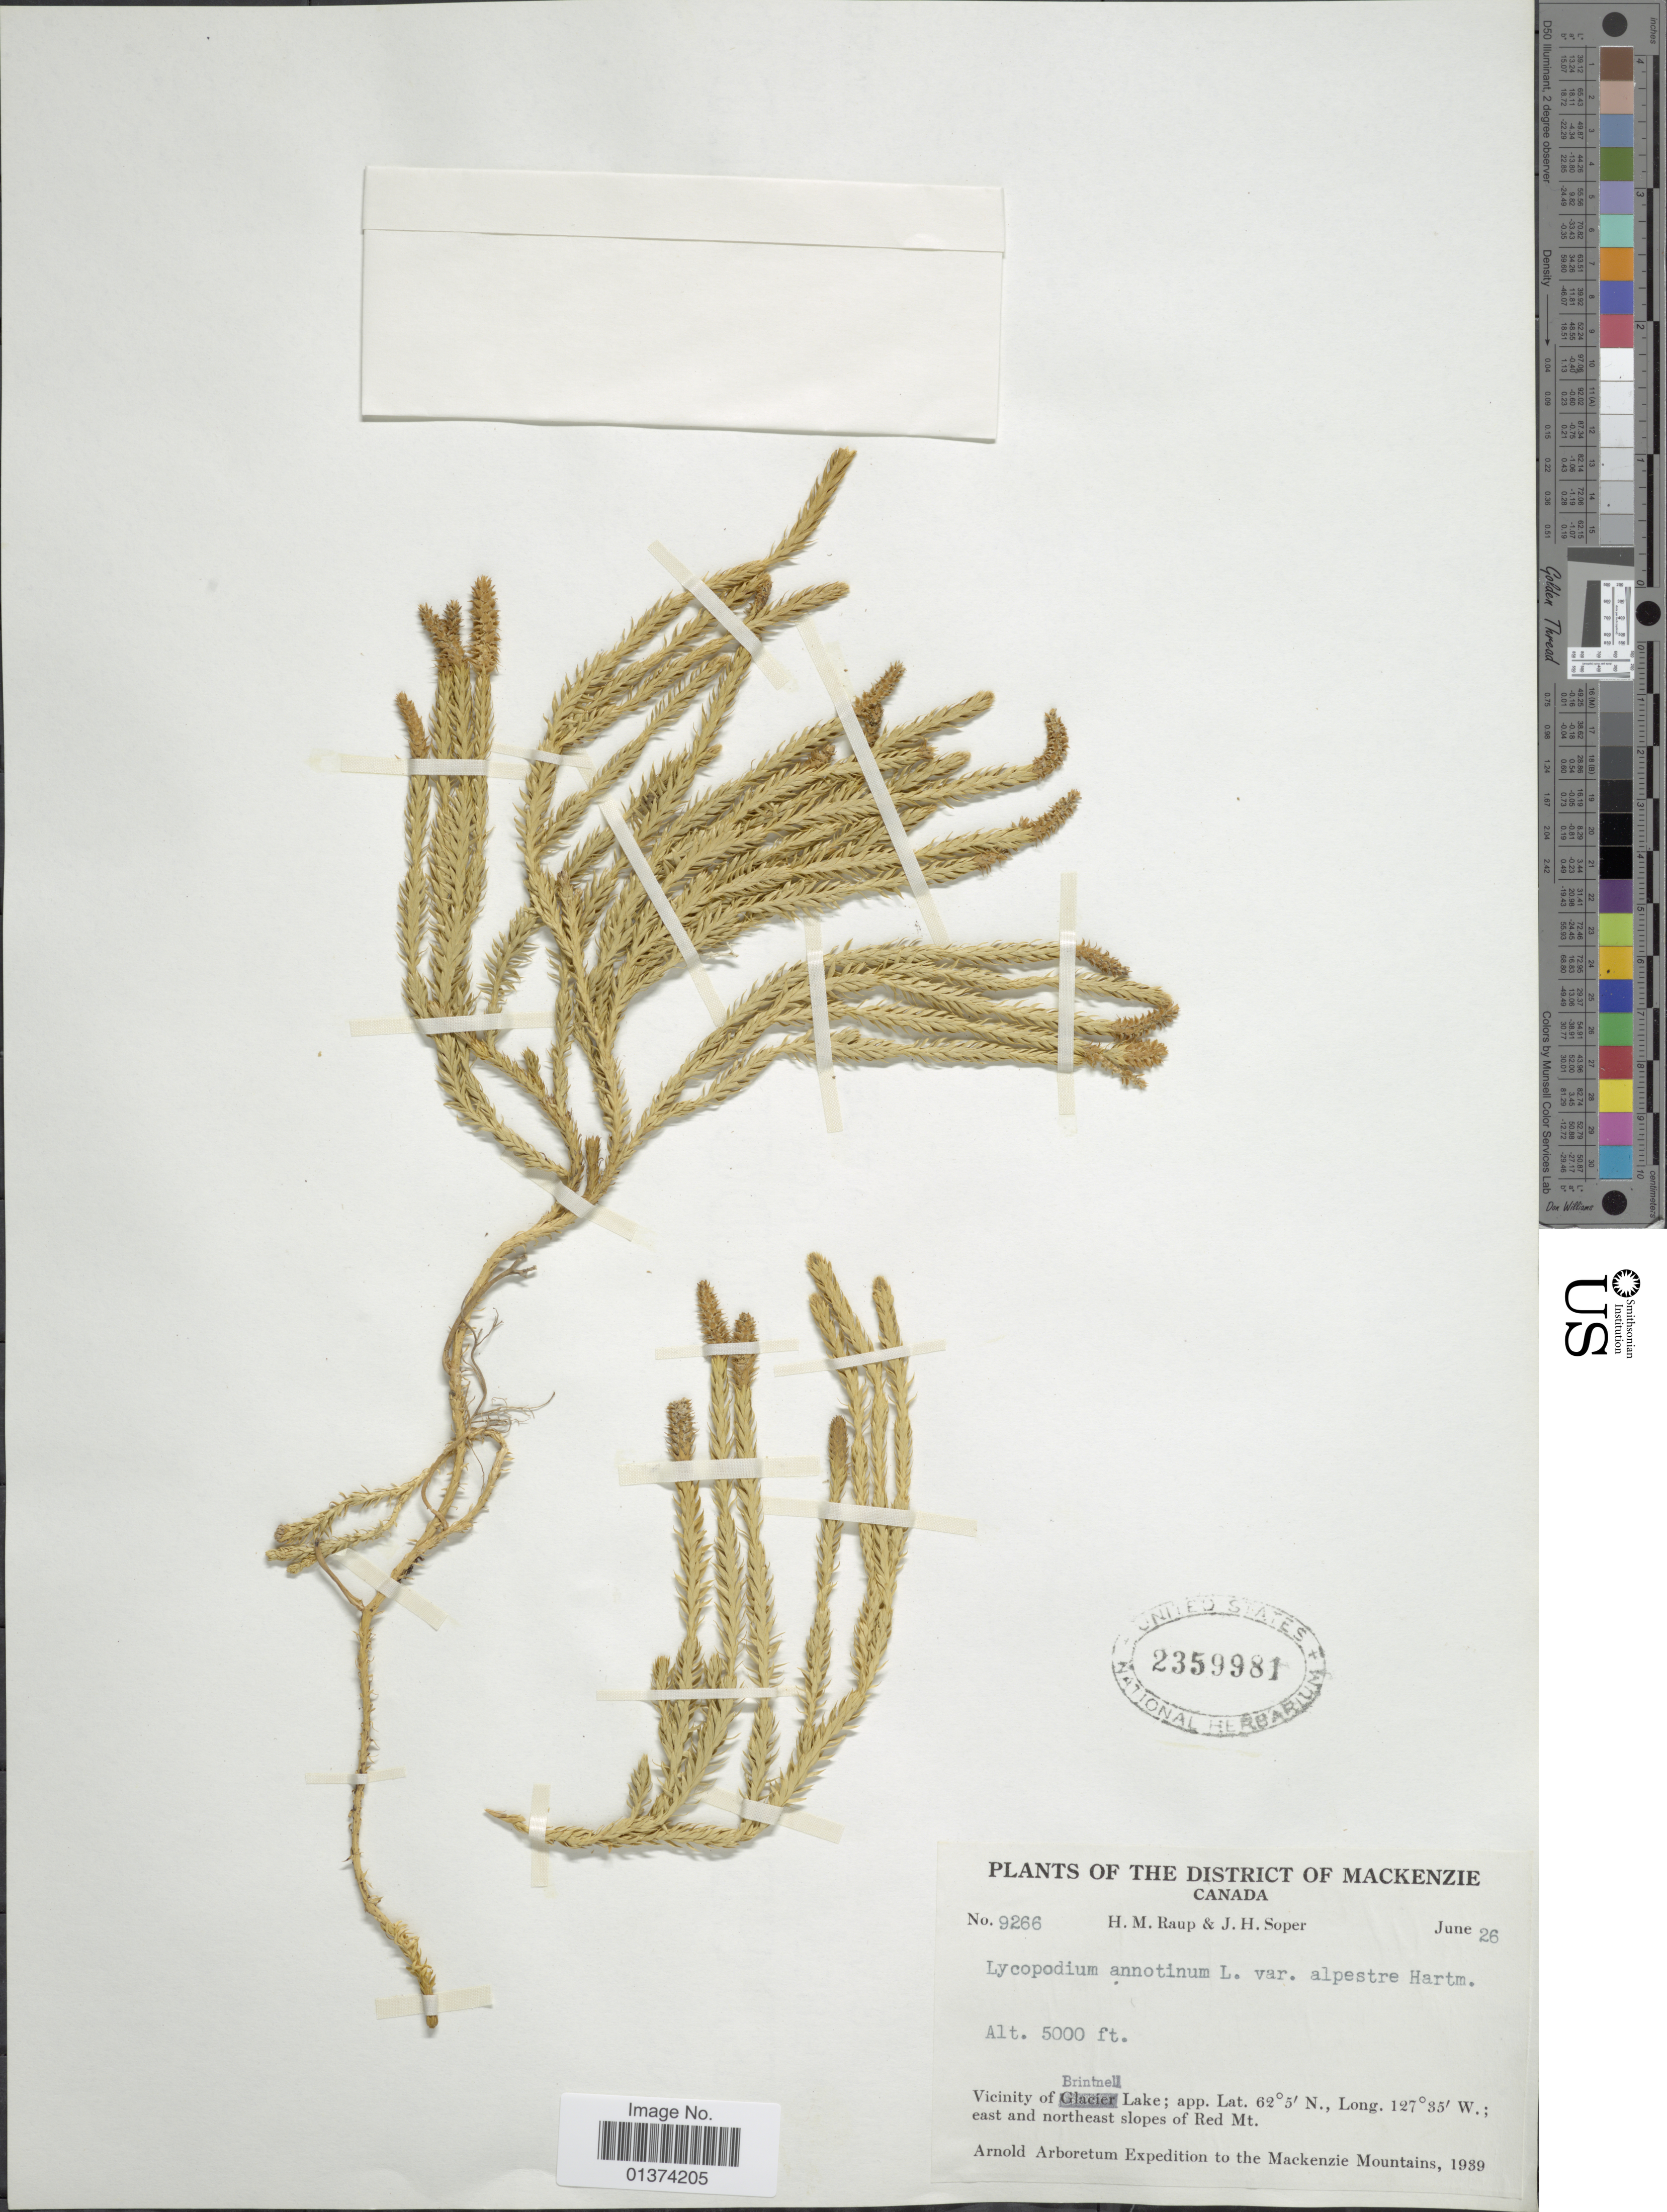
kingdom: Plantae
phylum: Tracheophyta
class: Lycopodiopsida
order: Lycopodiales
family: Lycopodiaceae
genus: Spinulum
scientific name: Spinulum annotinum subsp. annotinum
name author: (L.) A. Haines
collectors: H. Raup & J. H. Soper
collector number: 9266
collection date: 1939-06-26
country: Canada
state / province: Alberta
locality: District of Mackenzie, Vicinity of Brintnell Lake, east and northeast slopes of Red Mt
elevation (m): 1524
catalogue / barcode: US 2359981